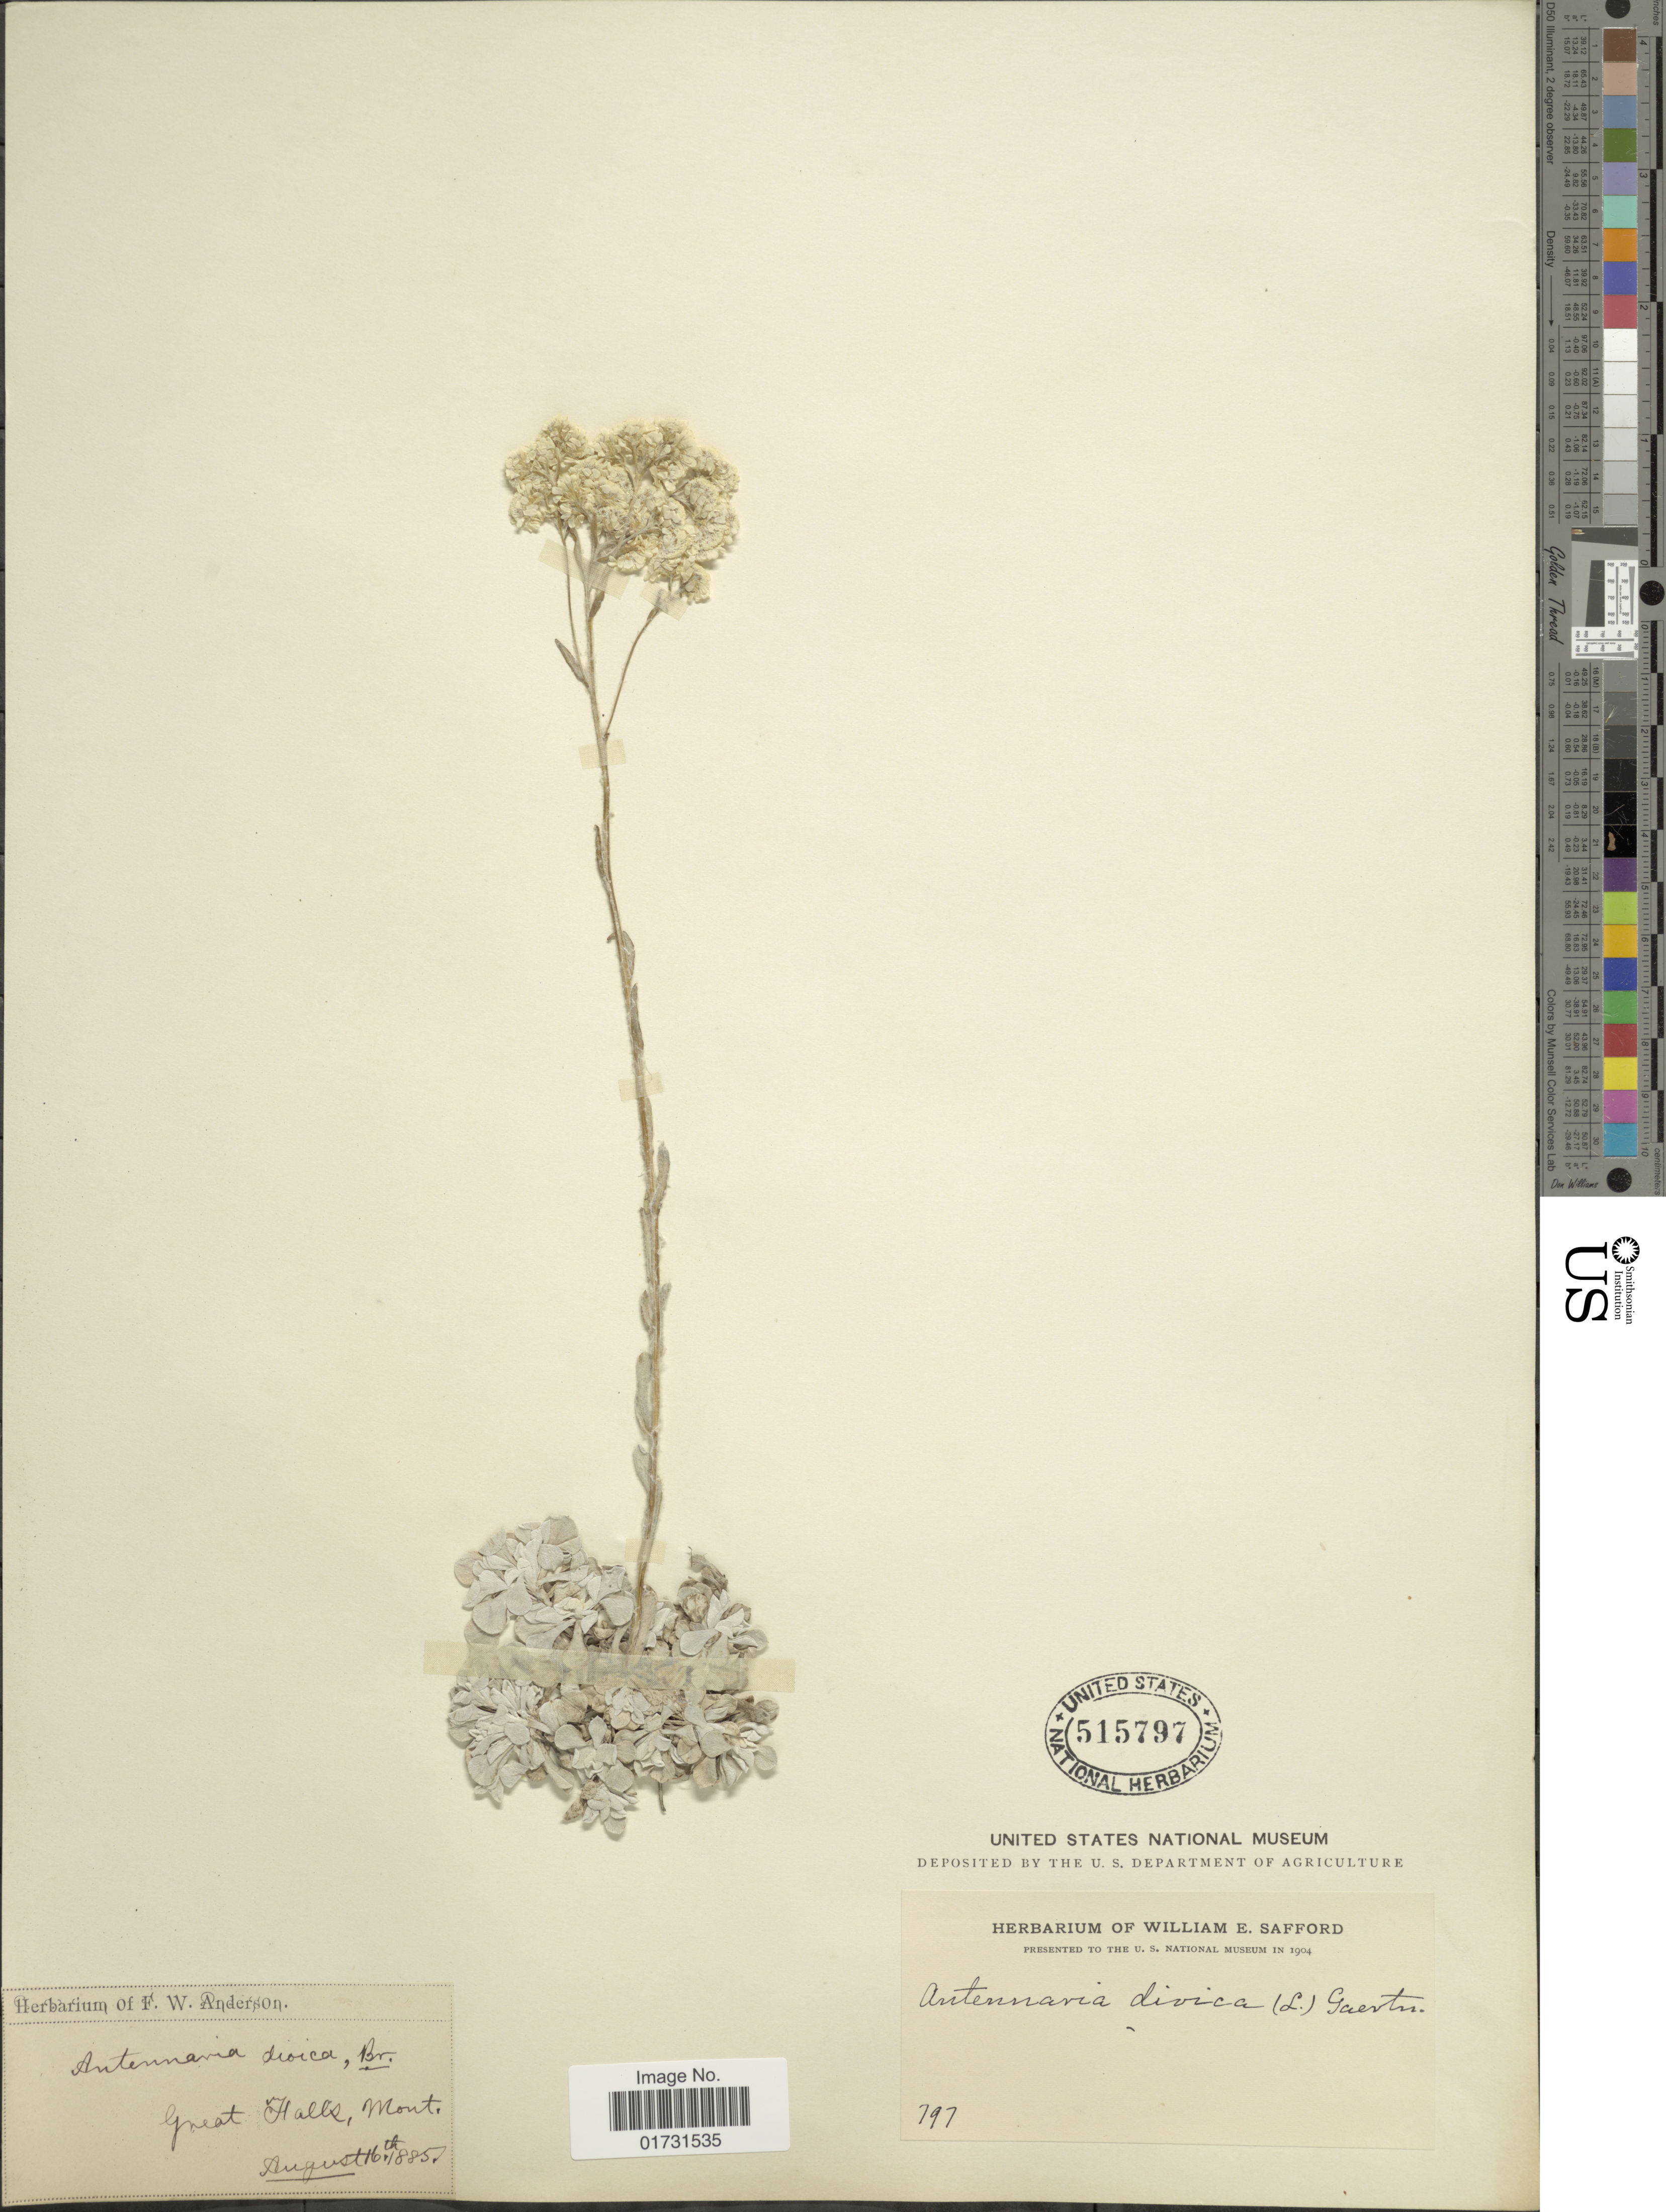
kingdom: Plantae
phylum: Tracheophyta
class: Magnoliopsida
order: Asterales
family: Asteraceae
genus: Antennaria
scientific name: Antennaria microphylla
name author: Rydb.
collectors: ex herb. F.W. Anderson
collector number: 797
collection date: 1885-08-16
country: United States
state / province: Montana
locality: Great Halls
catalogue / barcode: US 515797